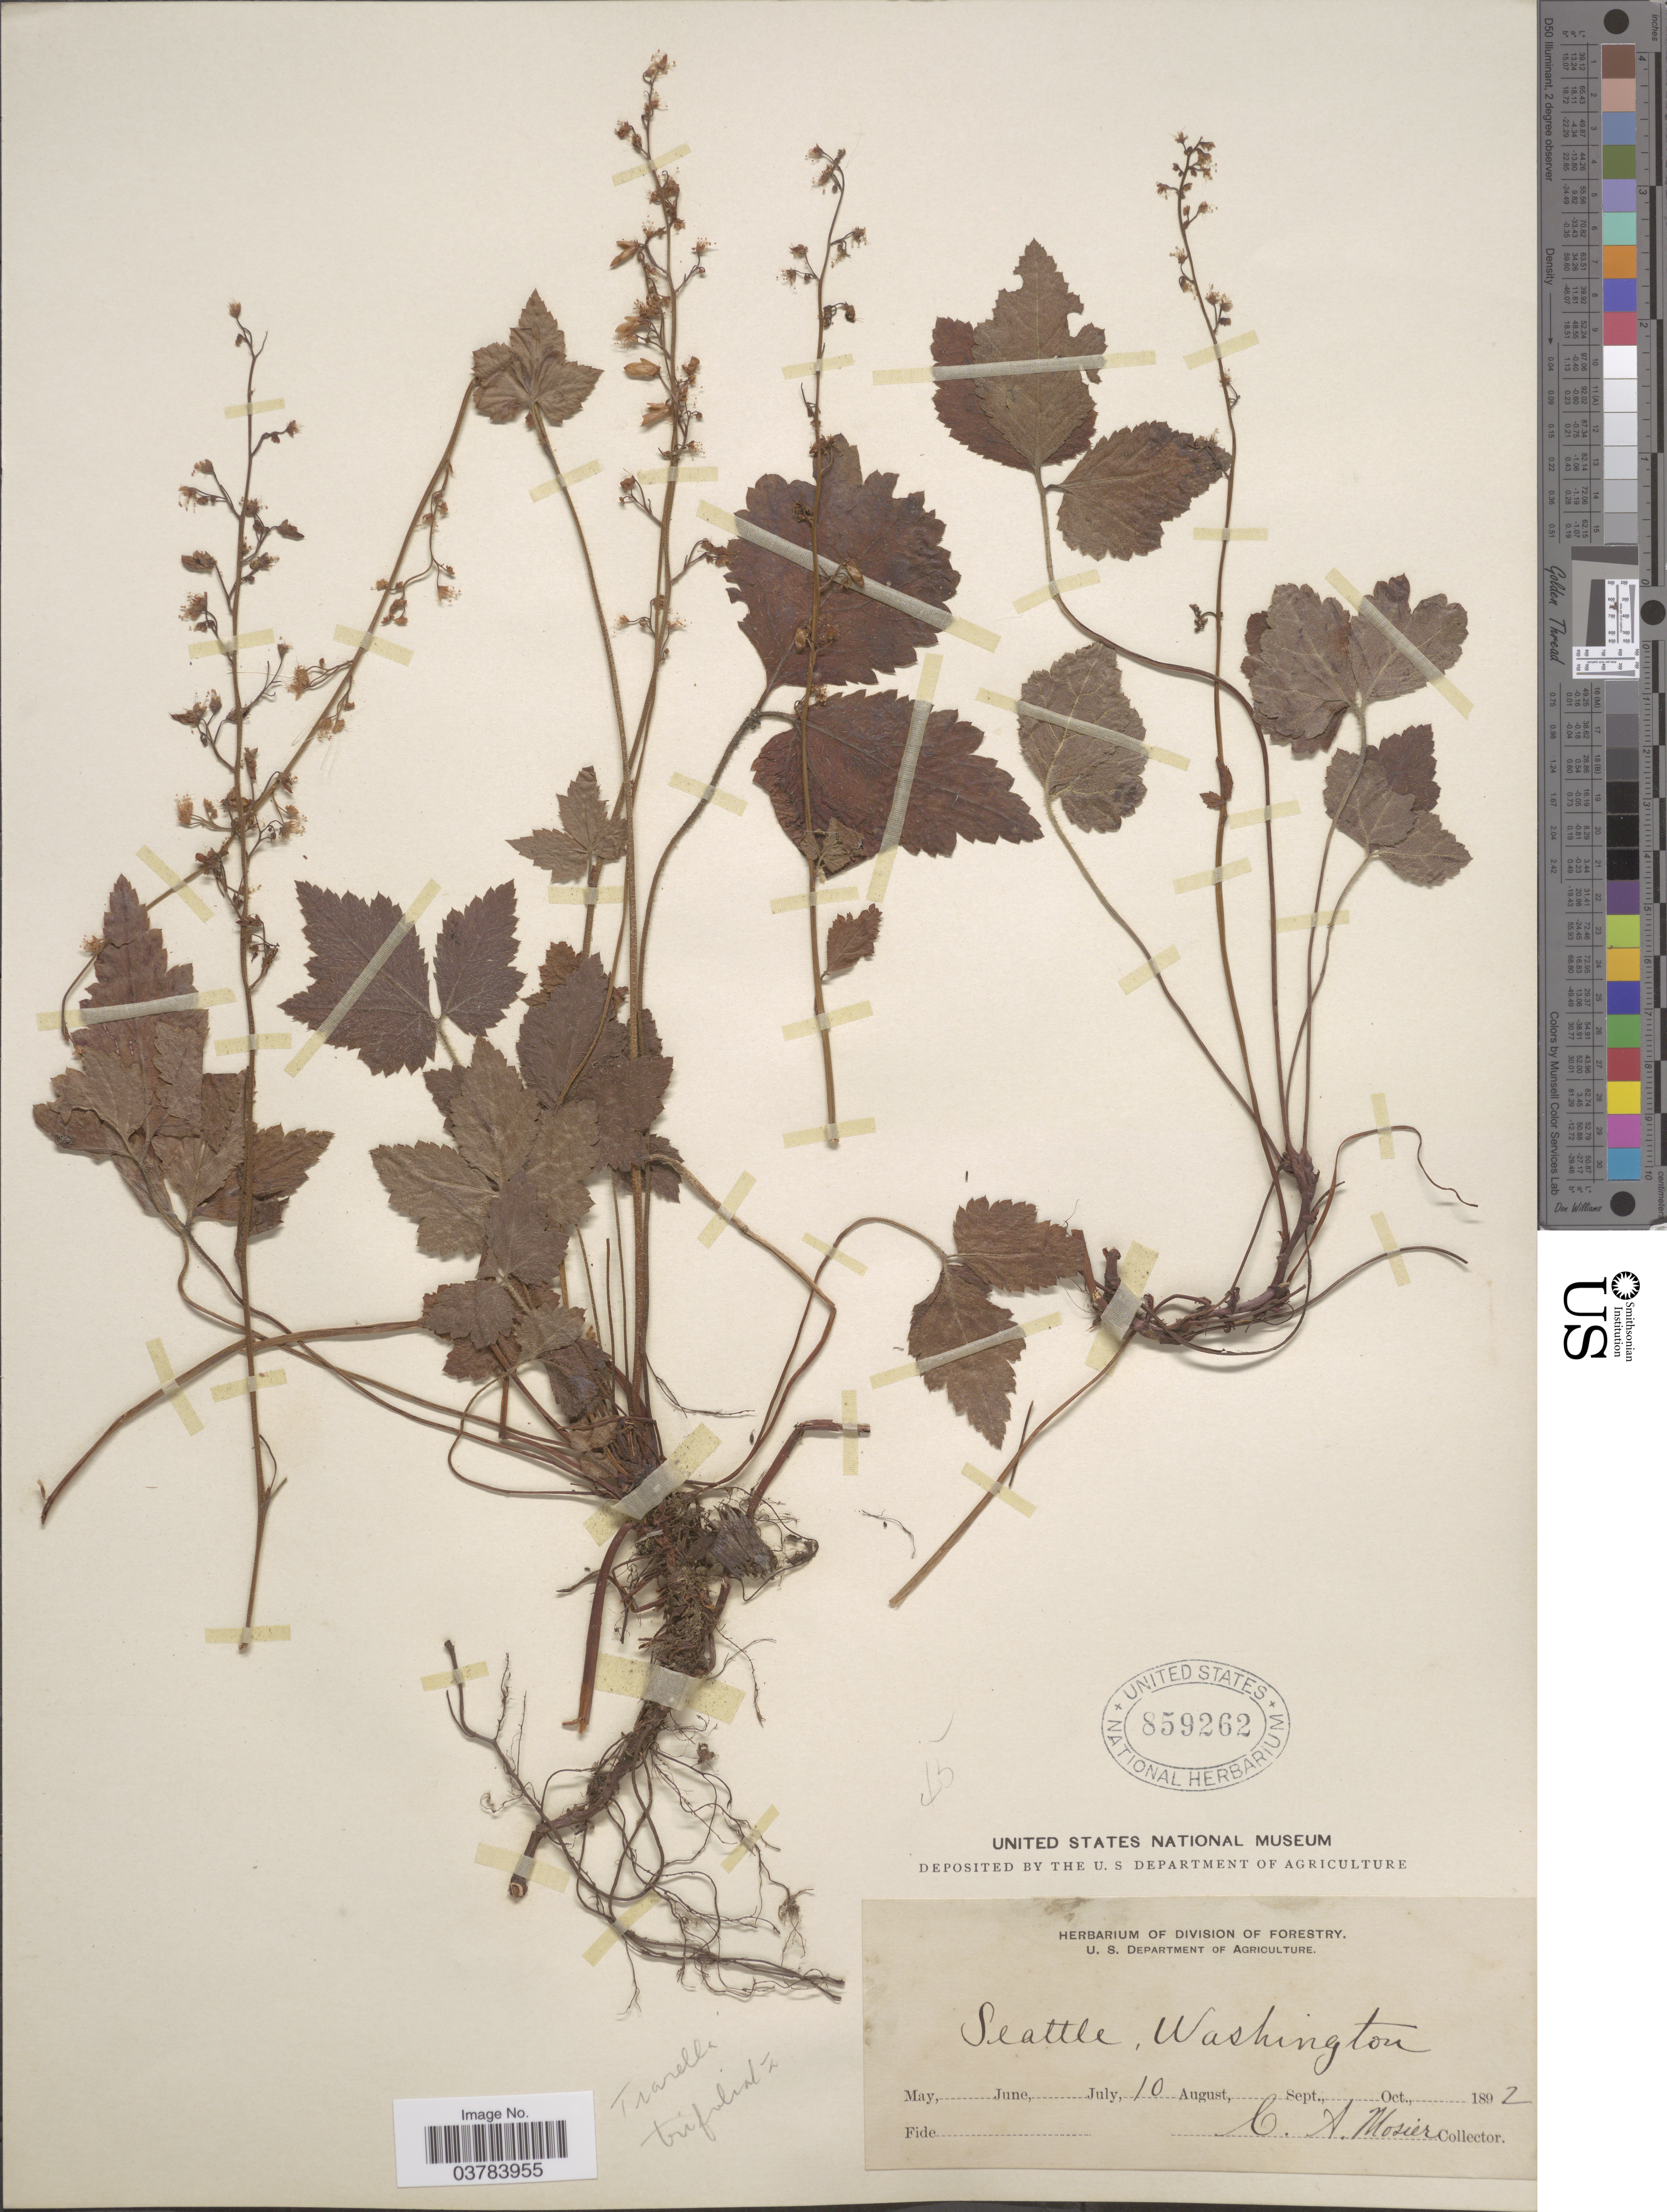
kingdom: Plantae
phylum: Tracheophyta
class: Magnoliopsida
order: Saxifragales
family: Saxifragaceae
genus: Tiarella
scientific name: Tiarella trifoliata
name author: L.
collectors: C. A. Mosier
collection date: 1892-07-10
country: United States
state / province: Washington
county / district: King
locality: Seattle.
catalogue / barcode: US 859262